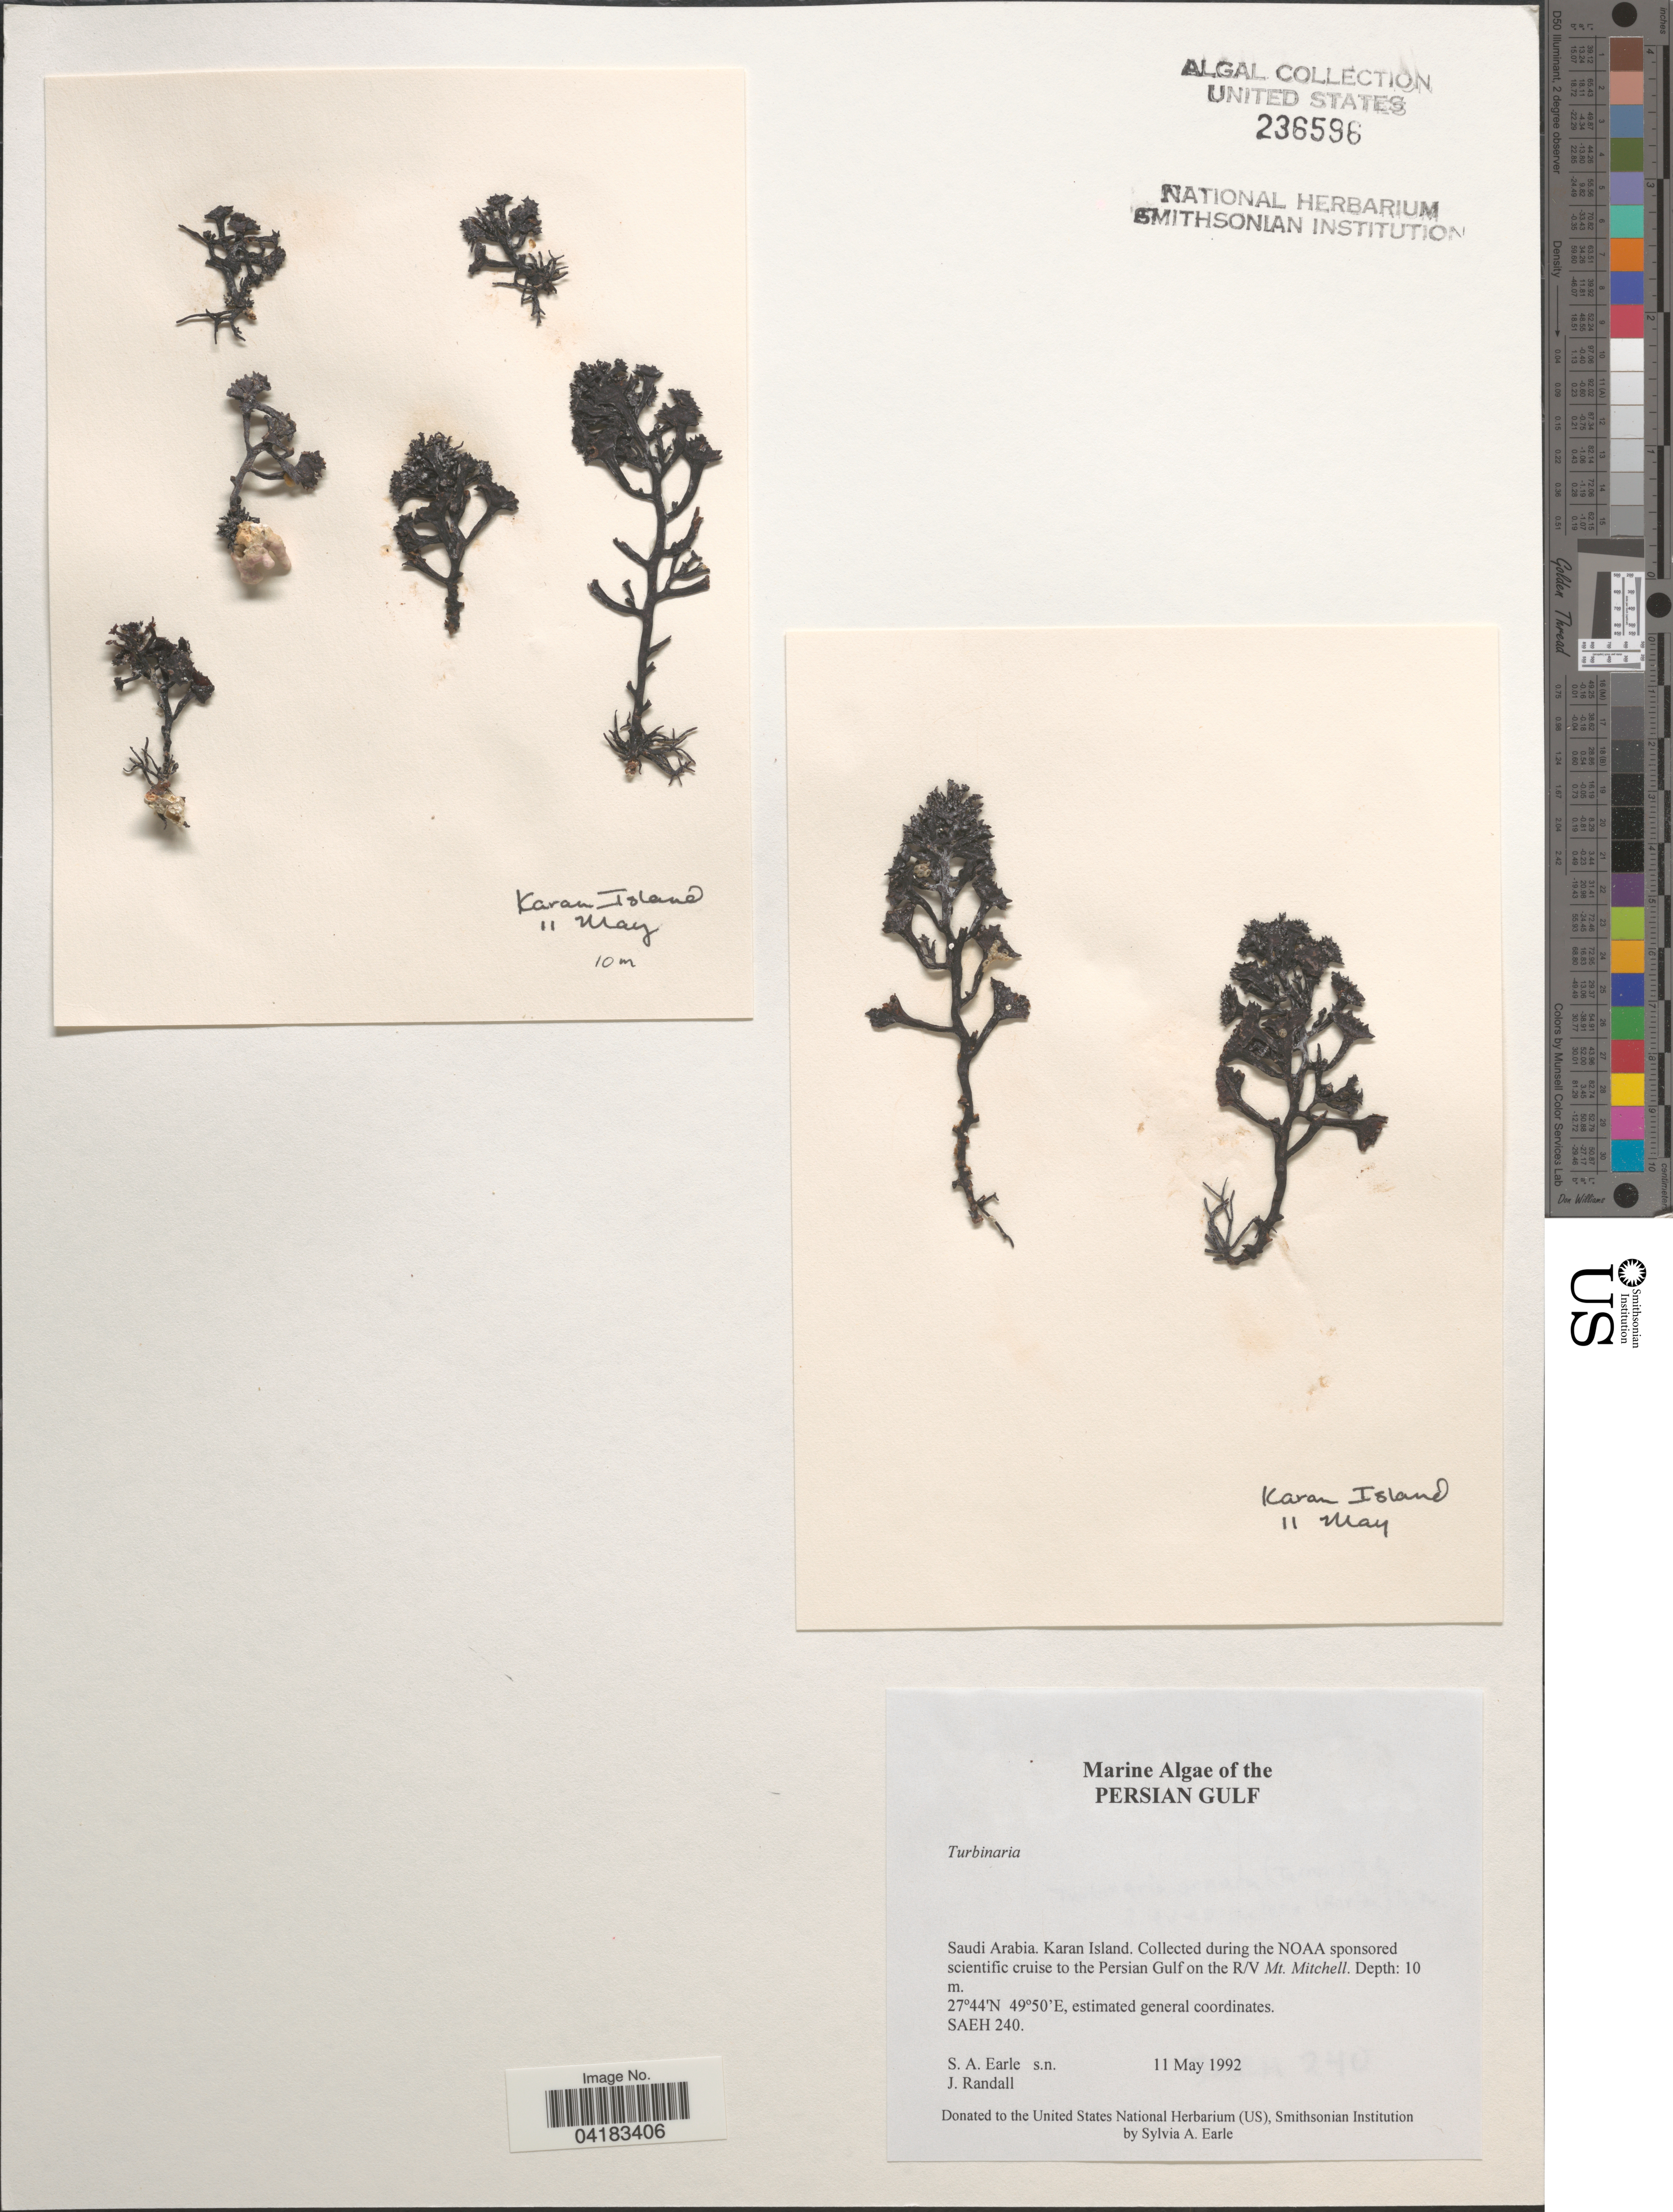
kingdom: Chromista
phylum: Ochrophyta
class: Phaeophyceae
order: Fucales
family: Sargassaceae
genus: Turbinaria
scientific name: Turbinaria sp.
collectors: S. A. Earle & J. Randall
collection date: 1992-05-11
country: Saudi Arabia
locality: Persian Gulf. Karan Island. Collected during the NOAA sponsored scientific cruise to the Persian Gulf on the R/V Mt. Mitchell. SAEH 240.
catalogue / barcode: US 236596